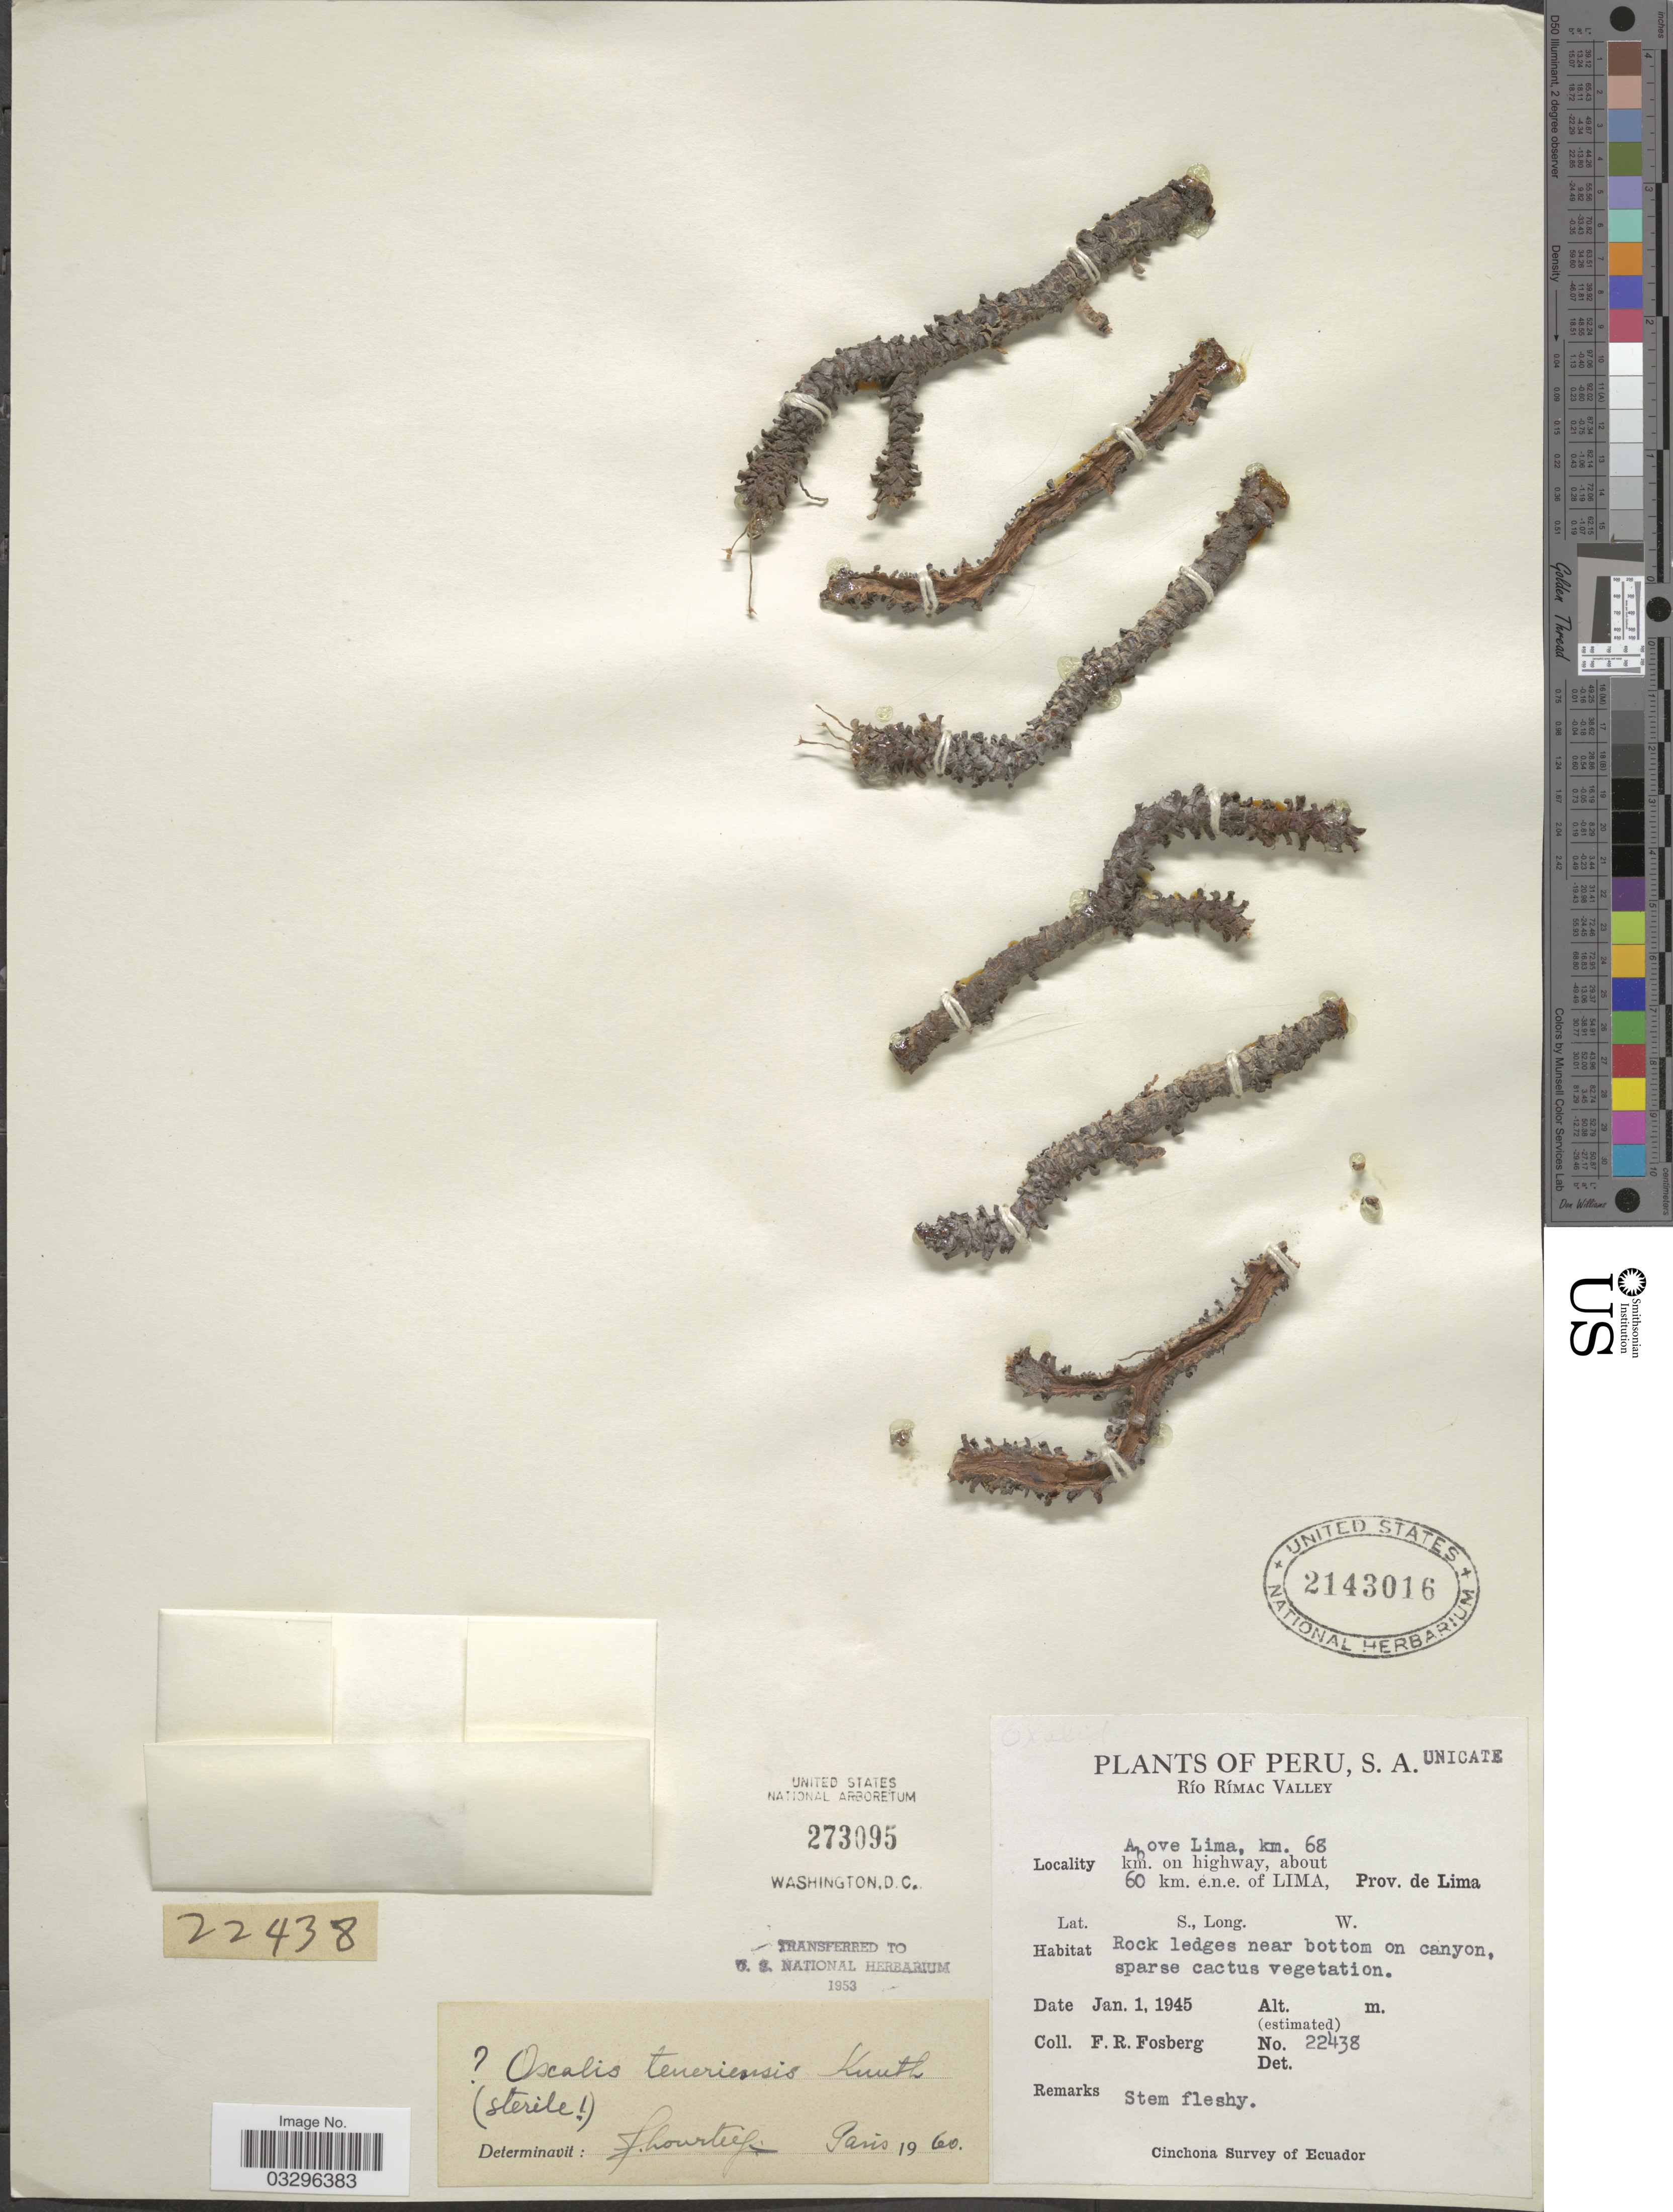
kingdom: Plantae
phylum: Tracheophyta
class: Magnoliopsida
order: Oxalidales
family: Oxalidaceae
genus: Oxalis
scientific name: Oxalis teneriensis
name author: R. Knuth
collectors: F. R. Fosberg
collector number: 22438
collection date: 1945-01-01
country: Peru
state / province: Lima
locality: Río Rímac Valley. Above Lima, km. 68, km. on highway, about 60 km. e.n.e. of Lima, Prov. de Lima.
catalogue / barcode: US 2143016